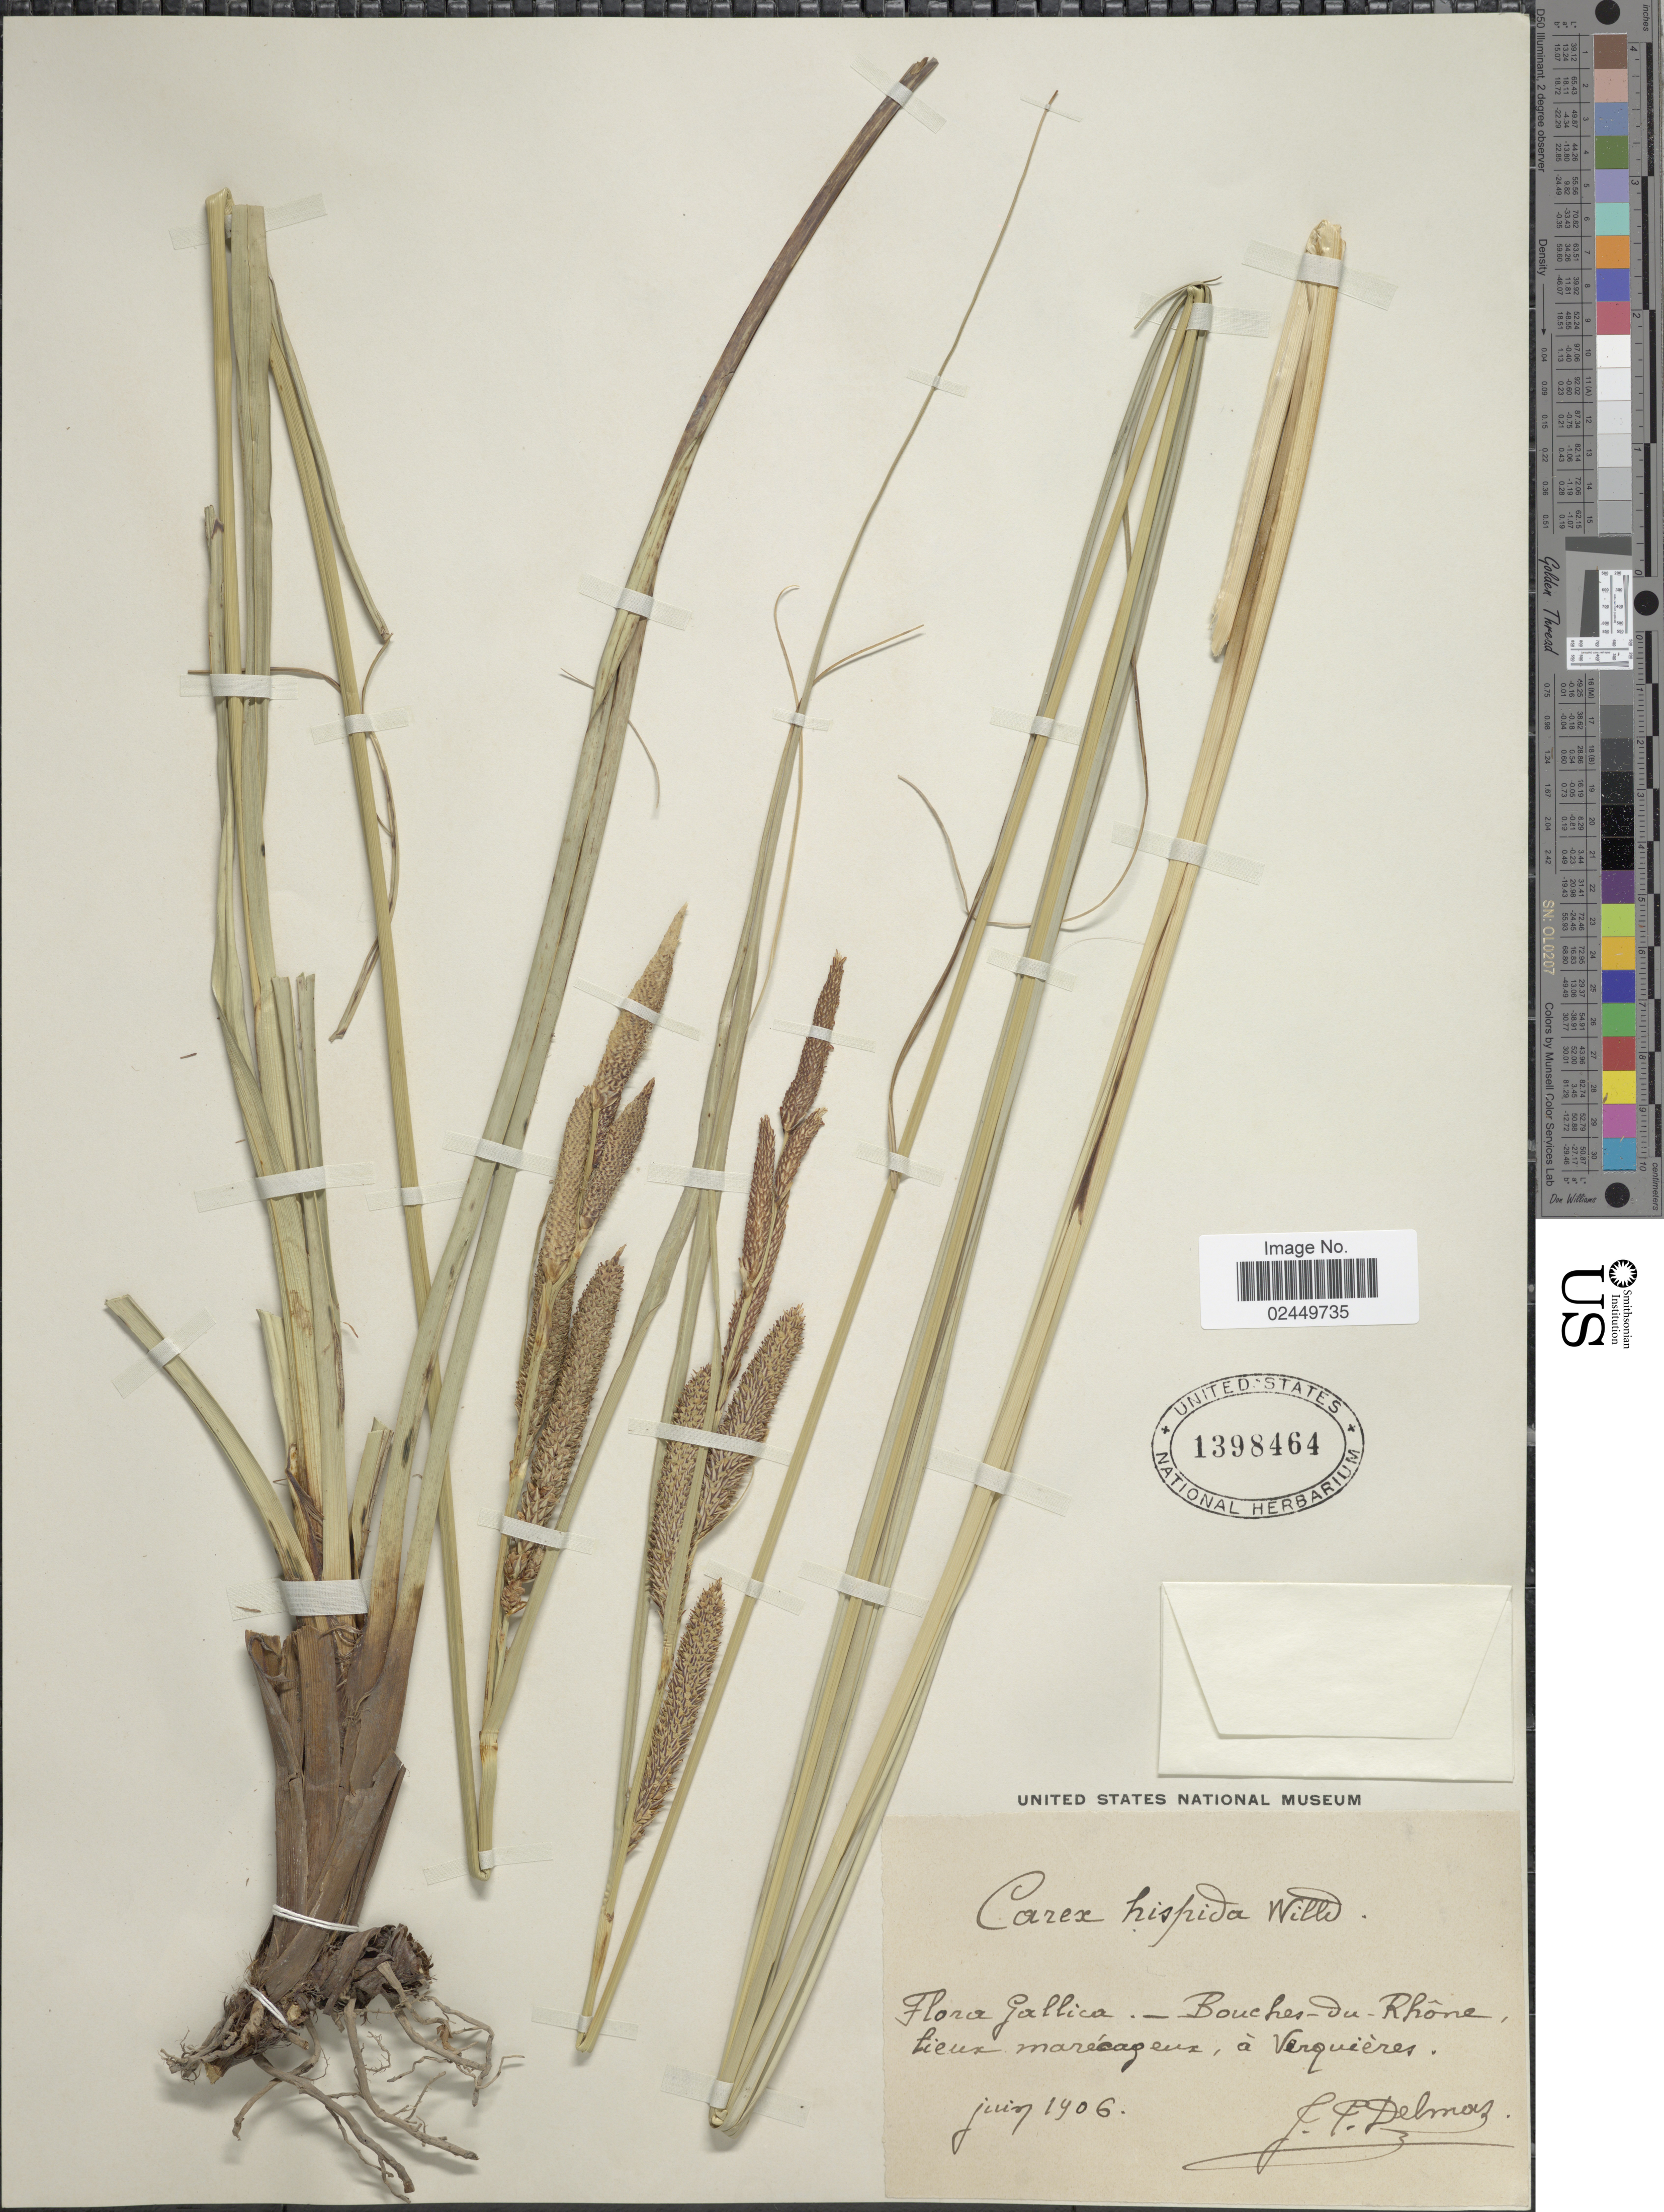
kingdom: Plantae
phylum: Tracheophyta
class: Liliopsida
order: Poales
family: Cyperaceae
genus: Carex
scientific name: Carex hispida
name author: Willd. ex Schkuhr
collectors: J. Delmas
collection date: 1906-06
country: France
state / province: Provence-Alpes-Côte d'Azur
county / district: Bouches-du-Rhône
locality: Gallica Bouches-du-Rhône, lieux marecageux, a Verquieres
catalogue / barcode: US 1398464